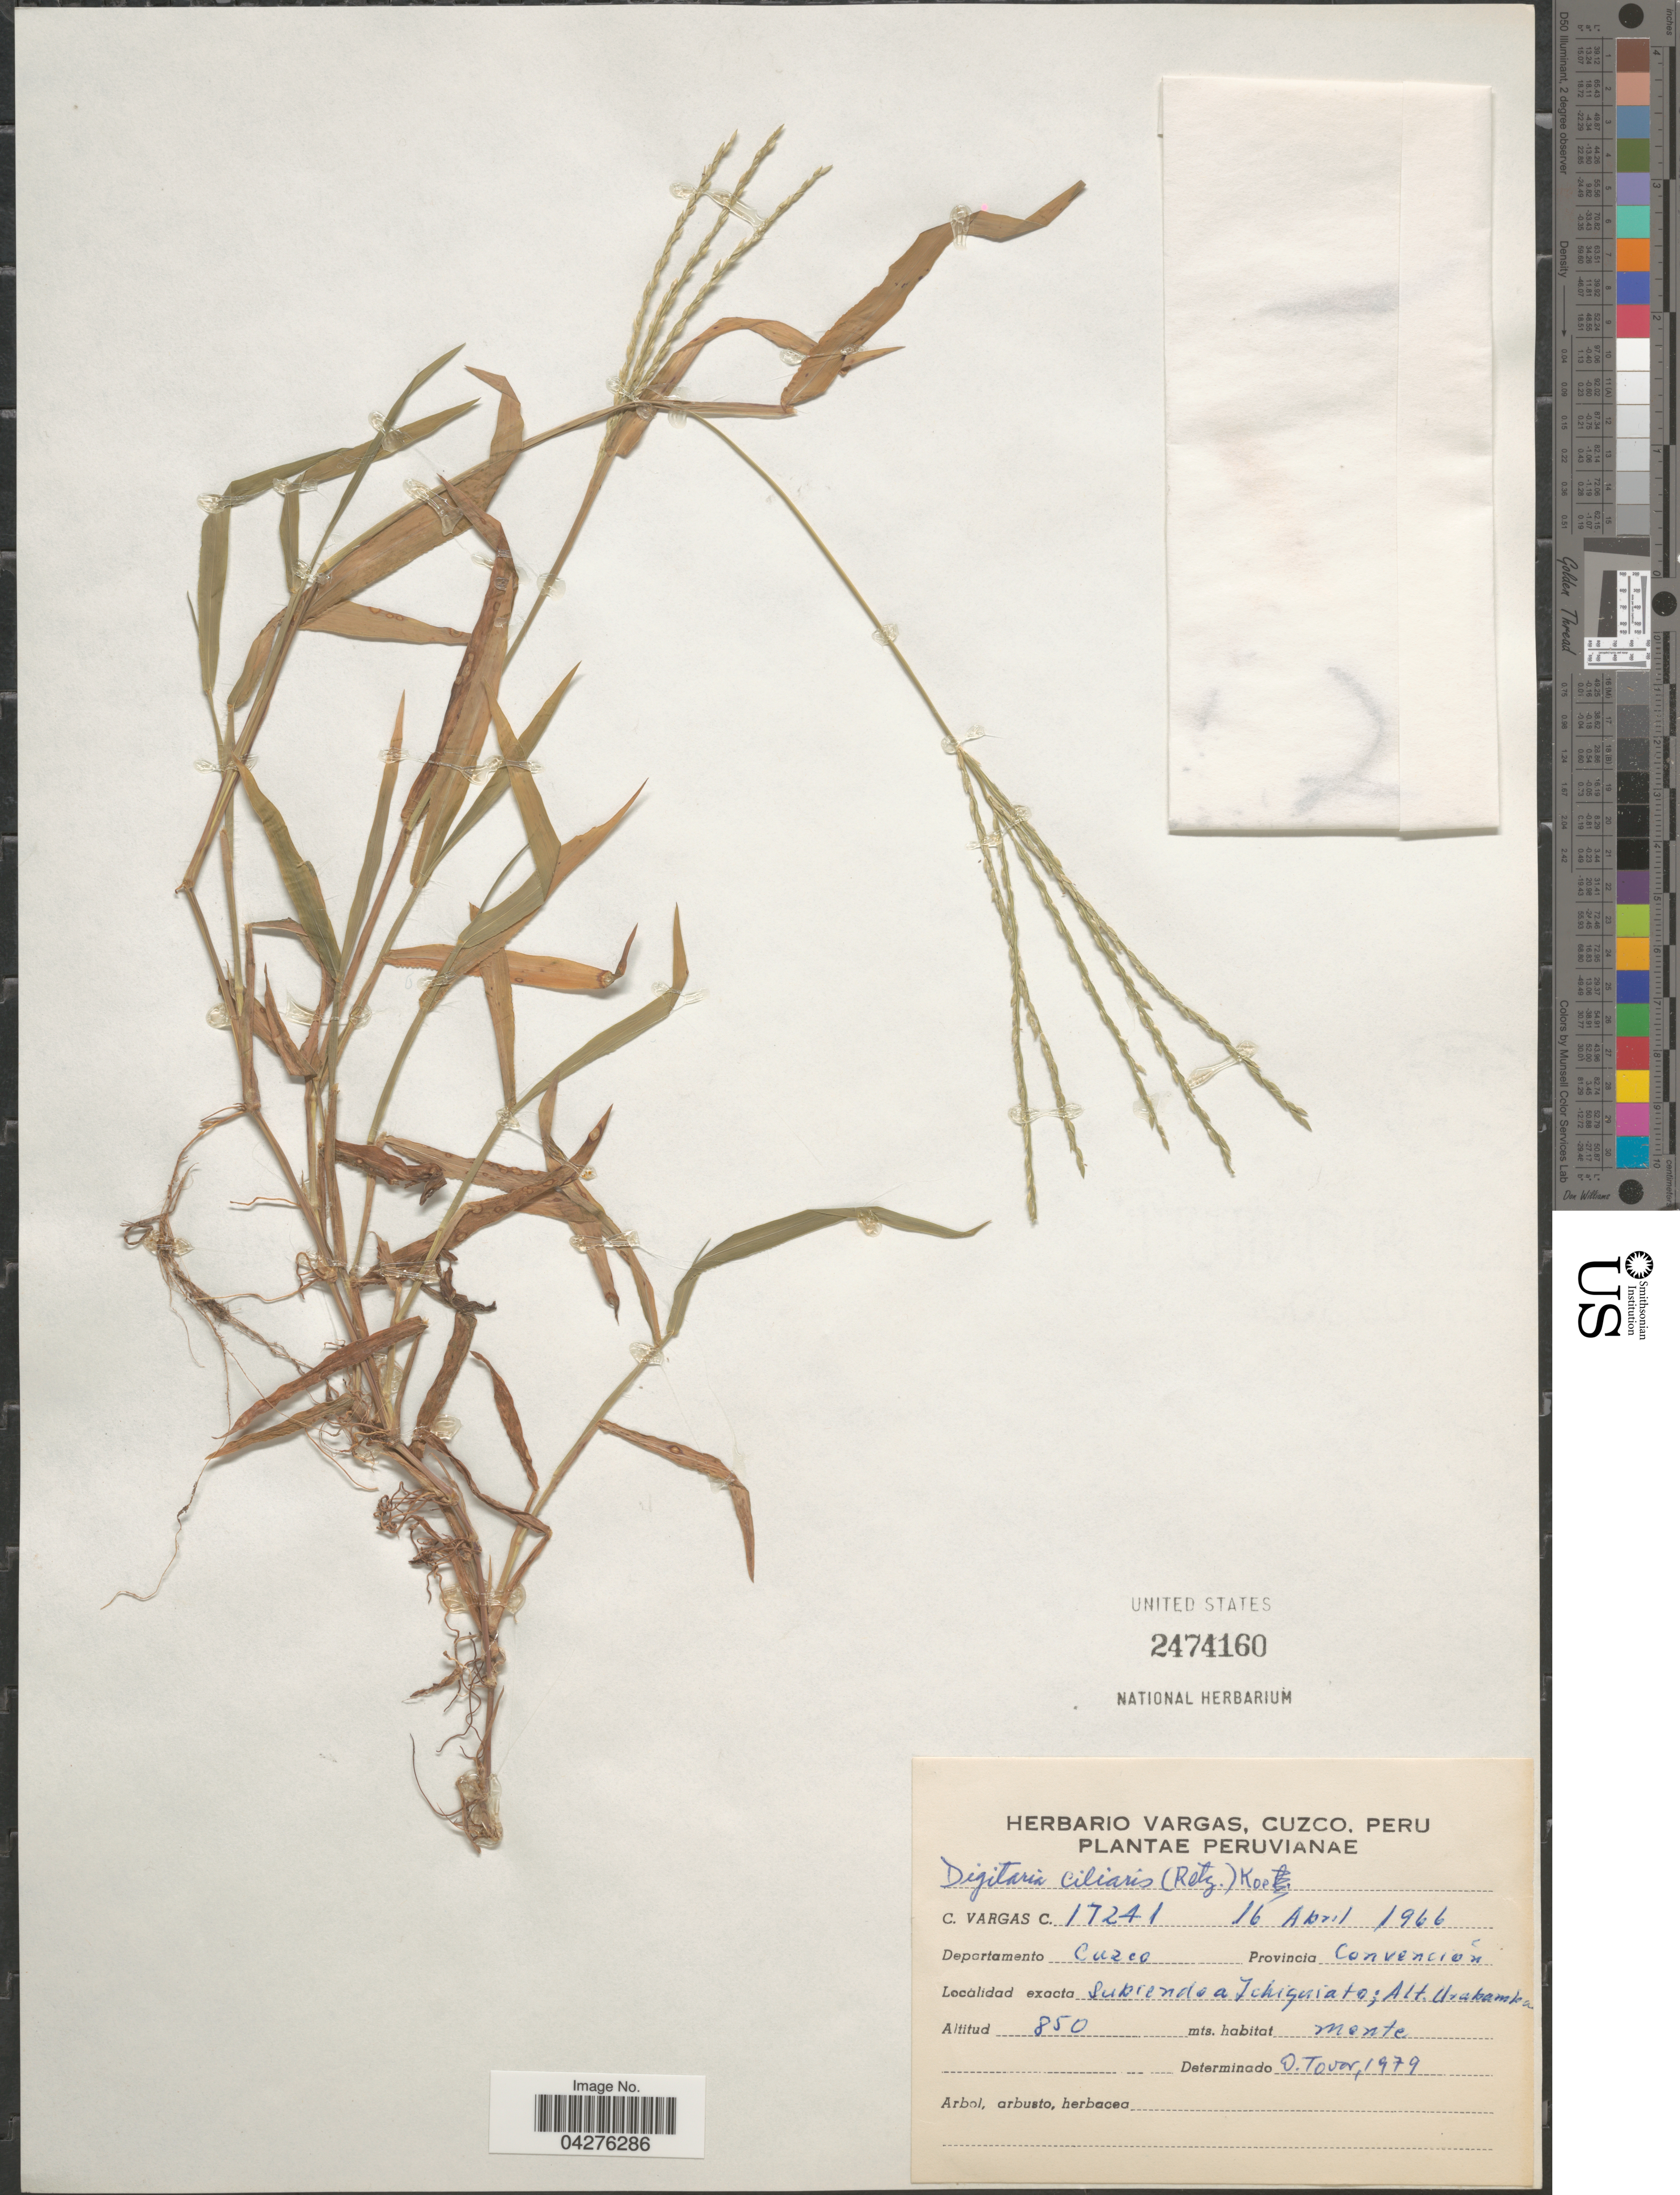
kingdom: Plantae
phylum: Tracheophyta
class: Liliopsida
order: Poales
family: Poaceae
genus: Digitaria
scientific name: Digitaria ciliaris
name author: (Retz.) Koeler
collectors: C. Vargas Calderón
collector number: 17241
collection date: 1966-04-16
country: Peru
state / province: Cusco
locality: Departamento Cuzco. Provincia Convención. Subrendo a Ichiquiato; Alt Urabamba.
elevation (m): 850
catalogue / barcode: US 2474160